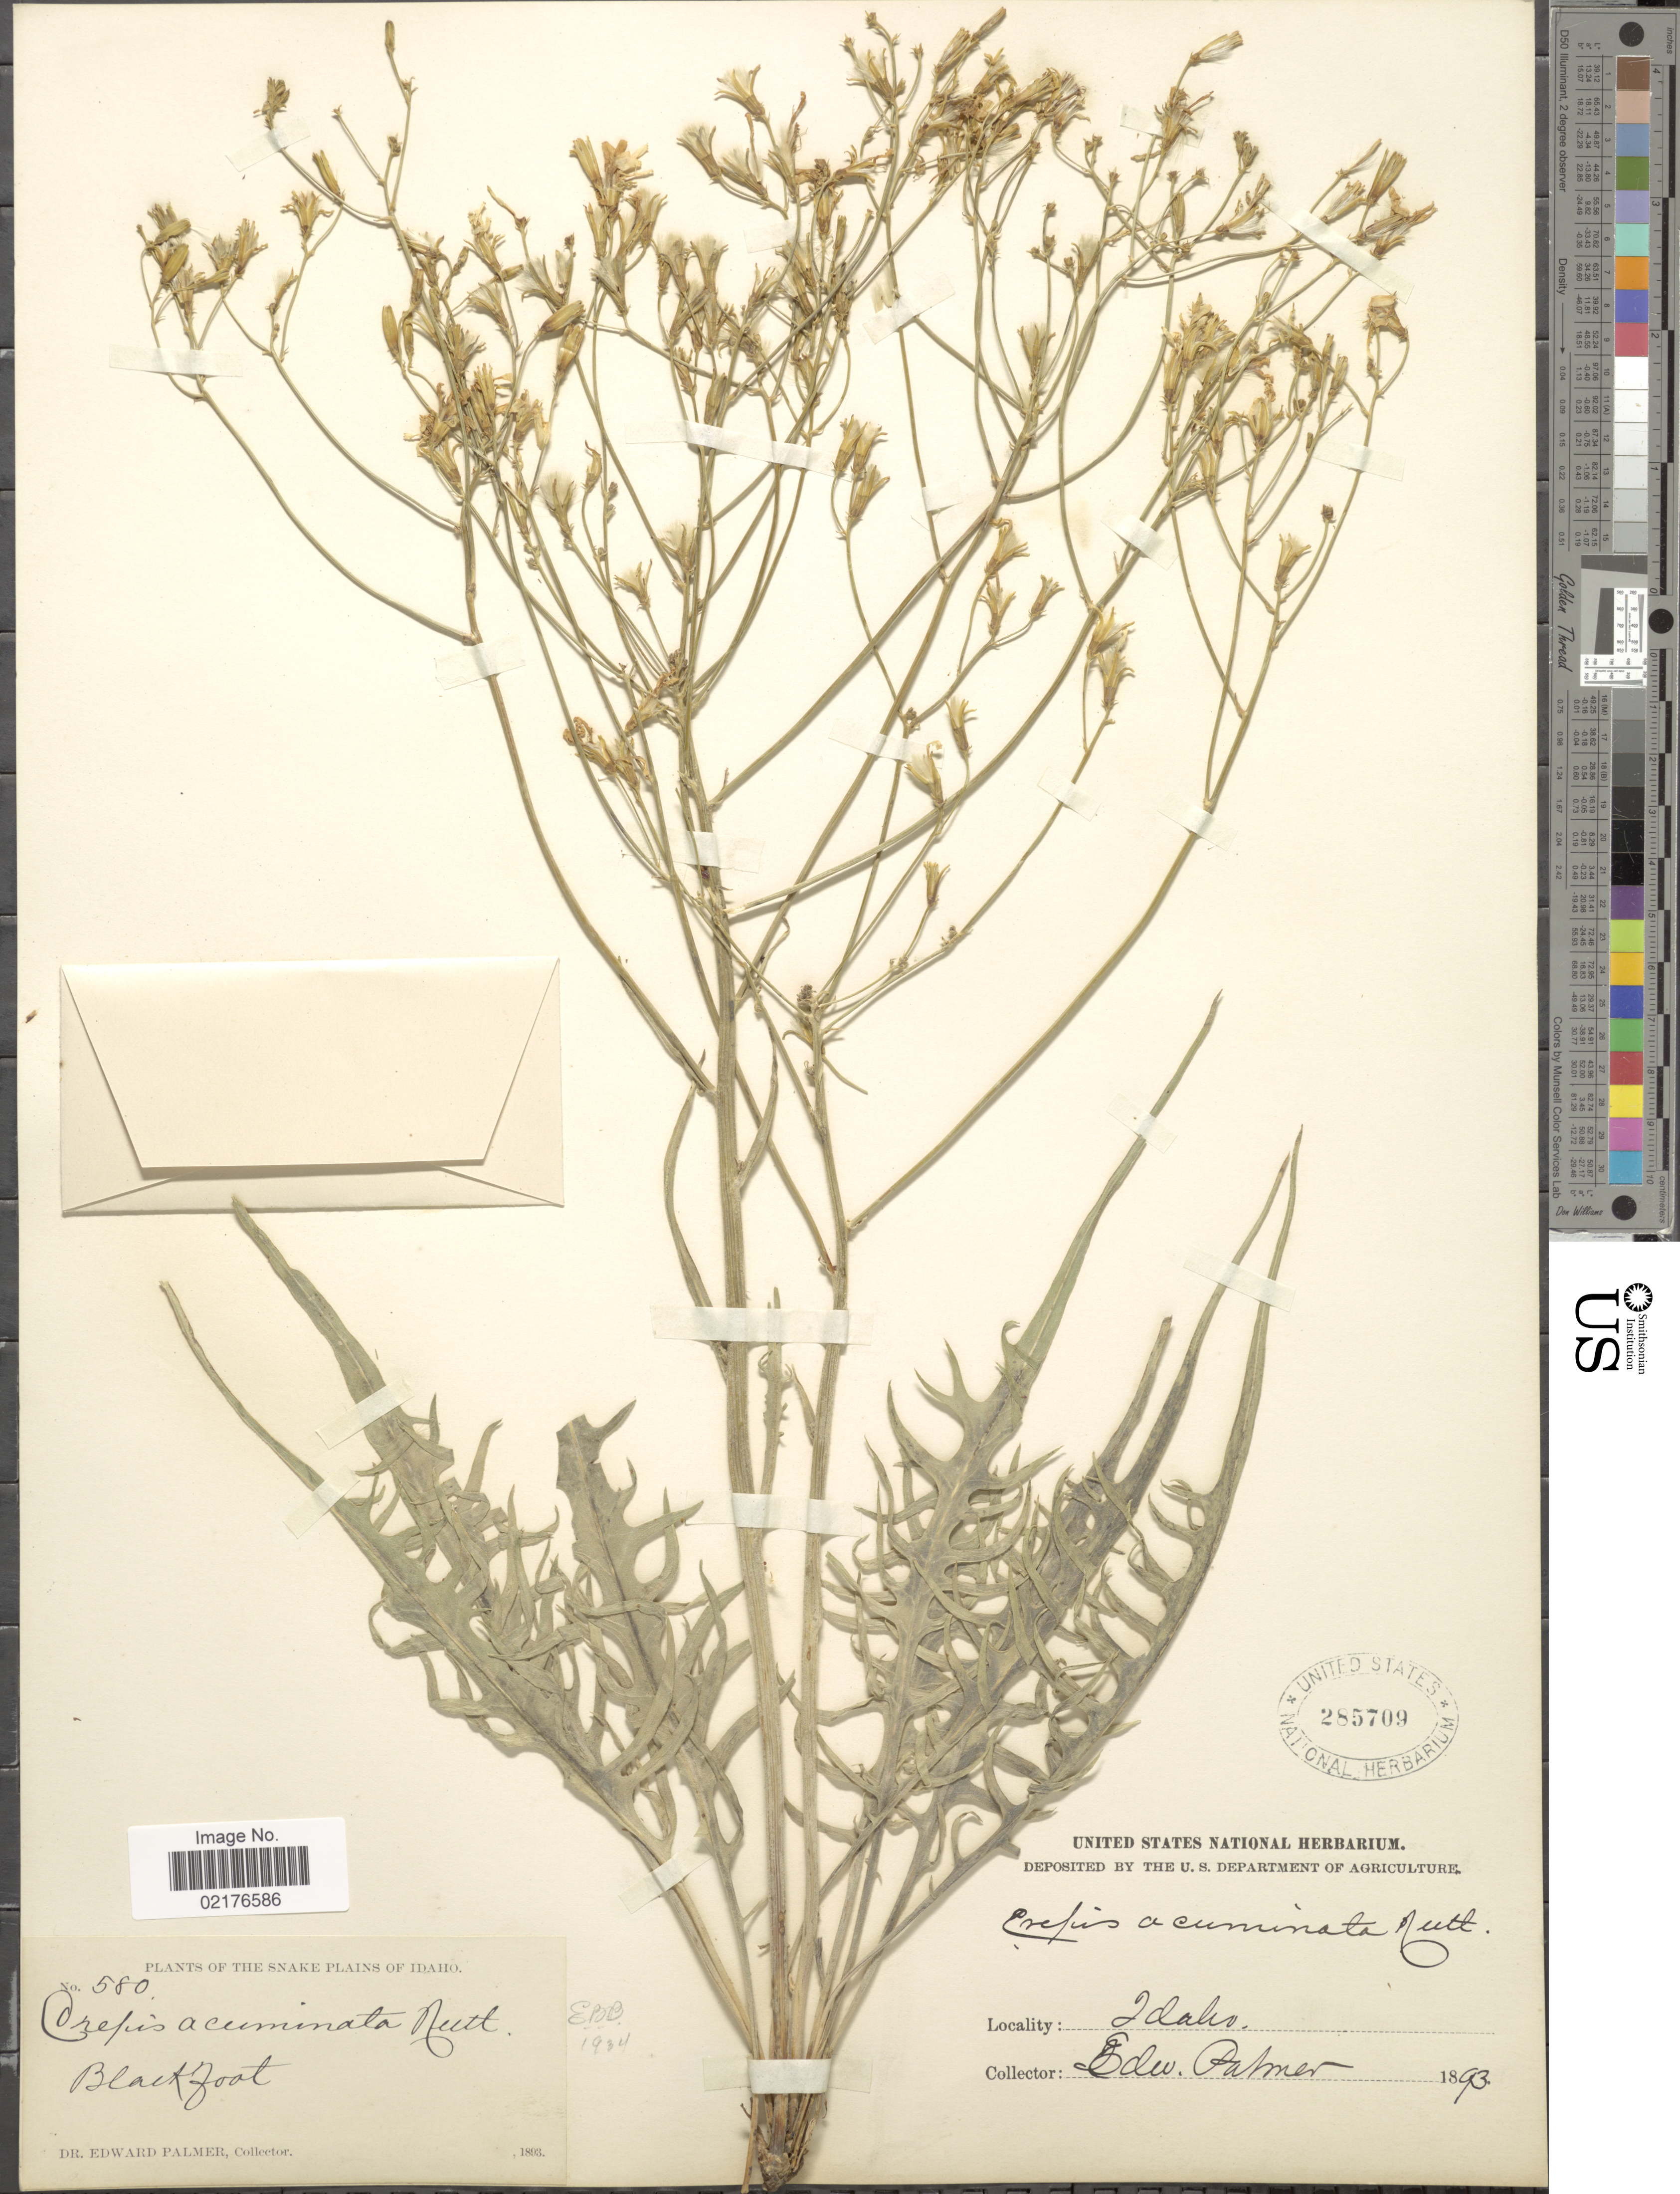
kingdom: Plantae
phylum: Tracheophyta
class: Magnoliopsida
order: Asterales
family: Asteraceae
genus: Crepis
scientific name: Crepis acuminata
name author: Nutt.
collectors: E. Palmer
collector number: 580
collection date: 1893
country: United States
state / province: Idaho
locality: The Snake Plains of Idaho, Blackfoot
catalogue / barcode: US 285709